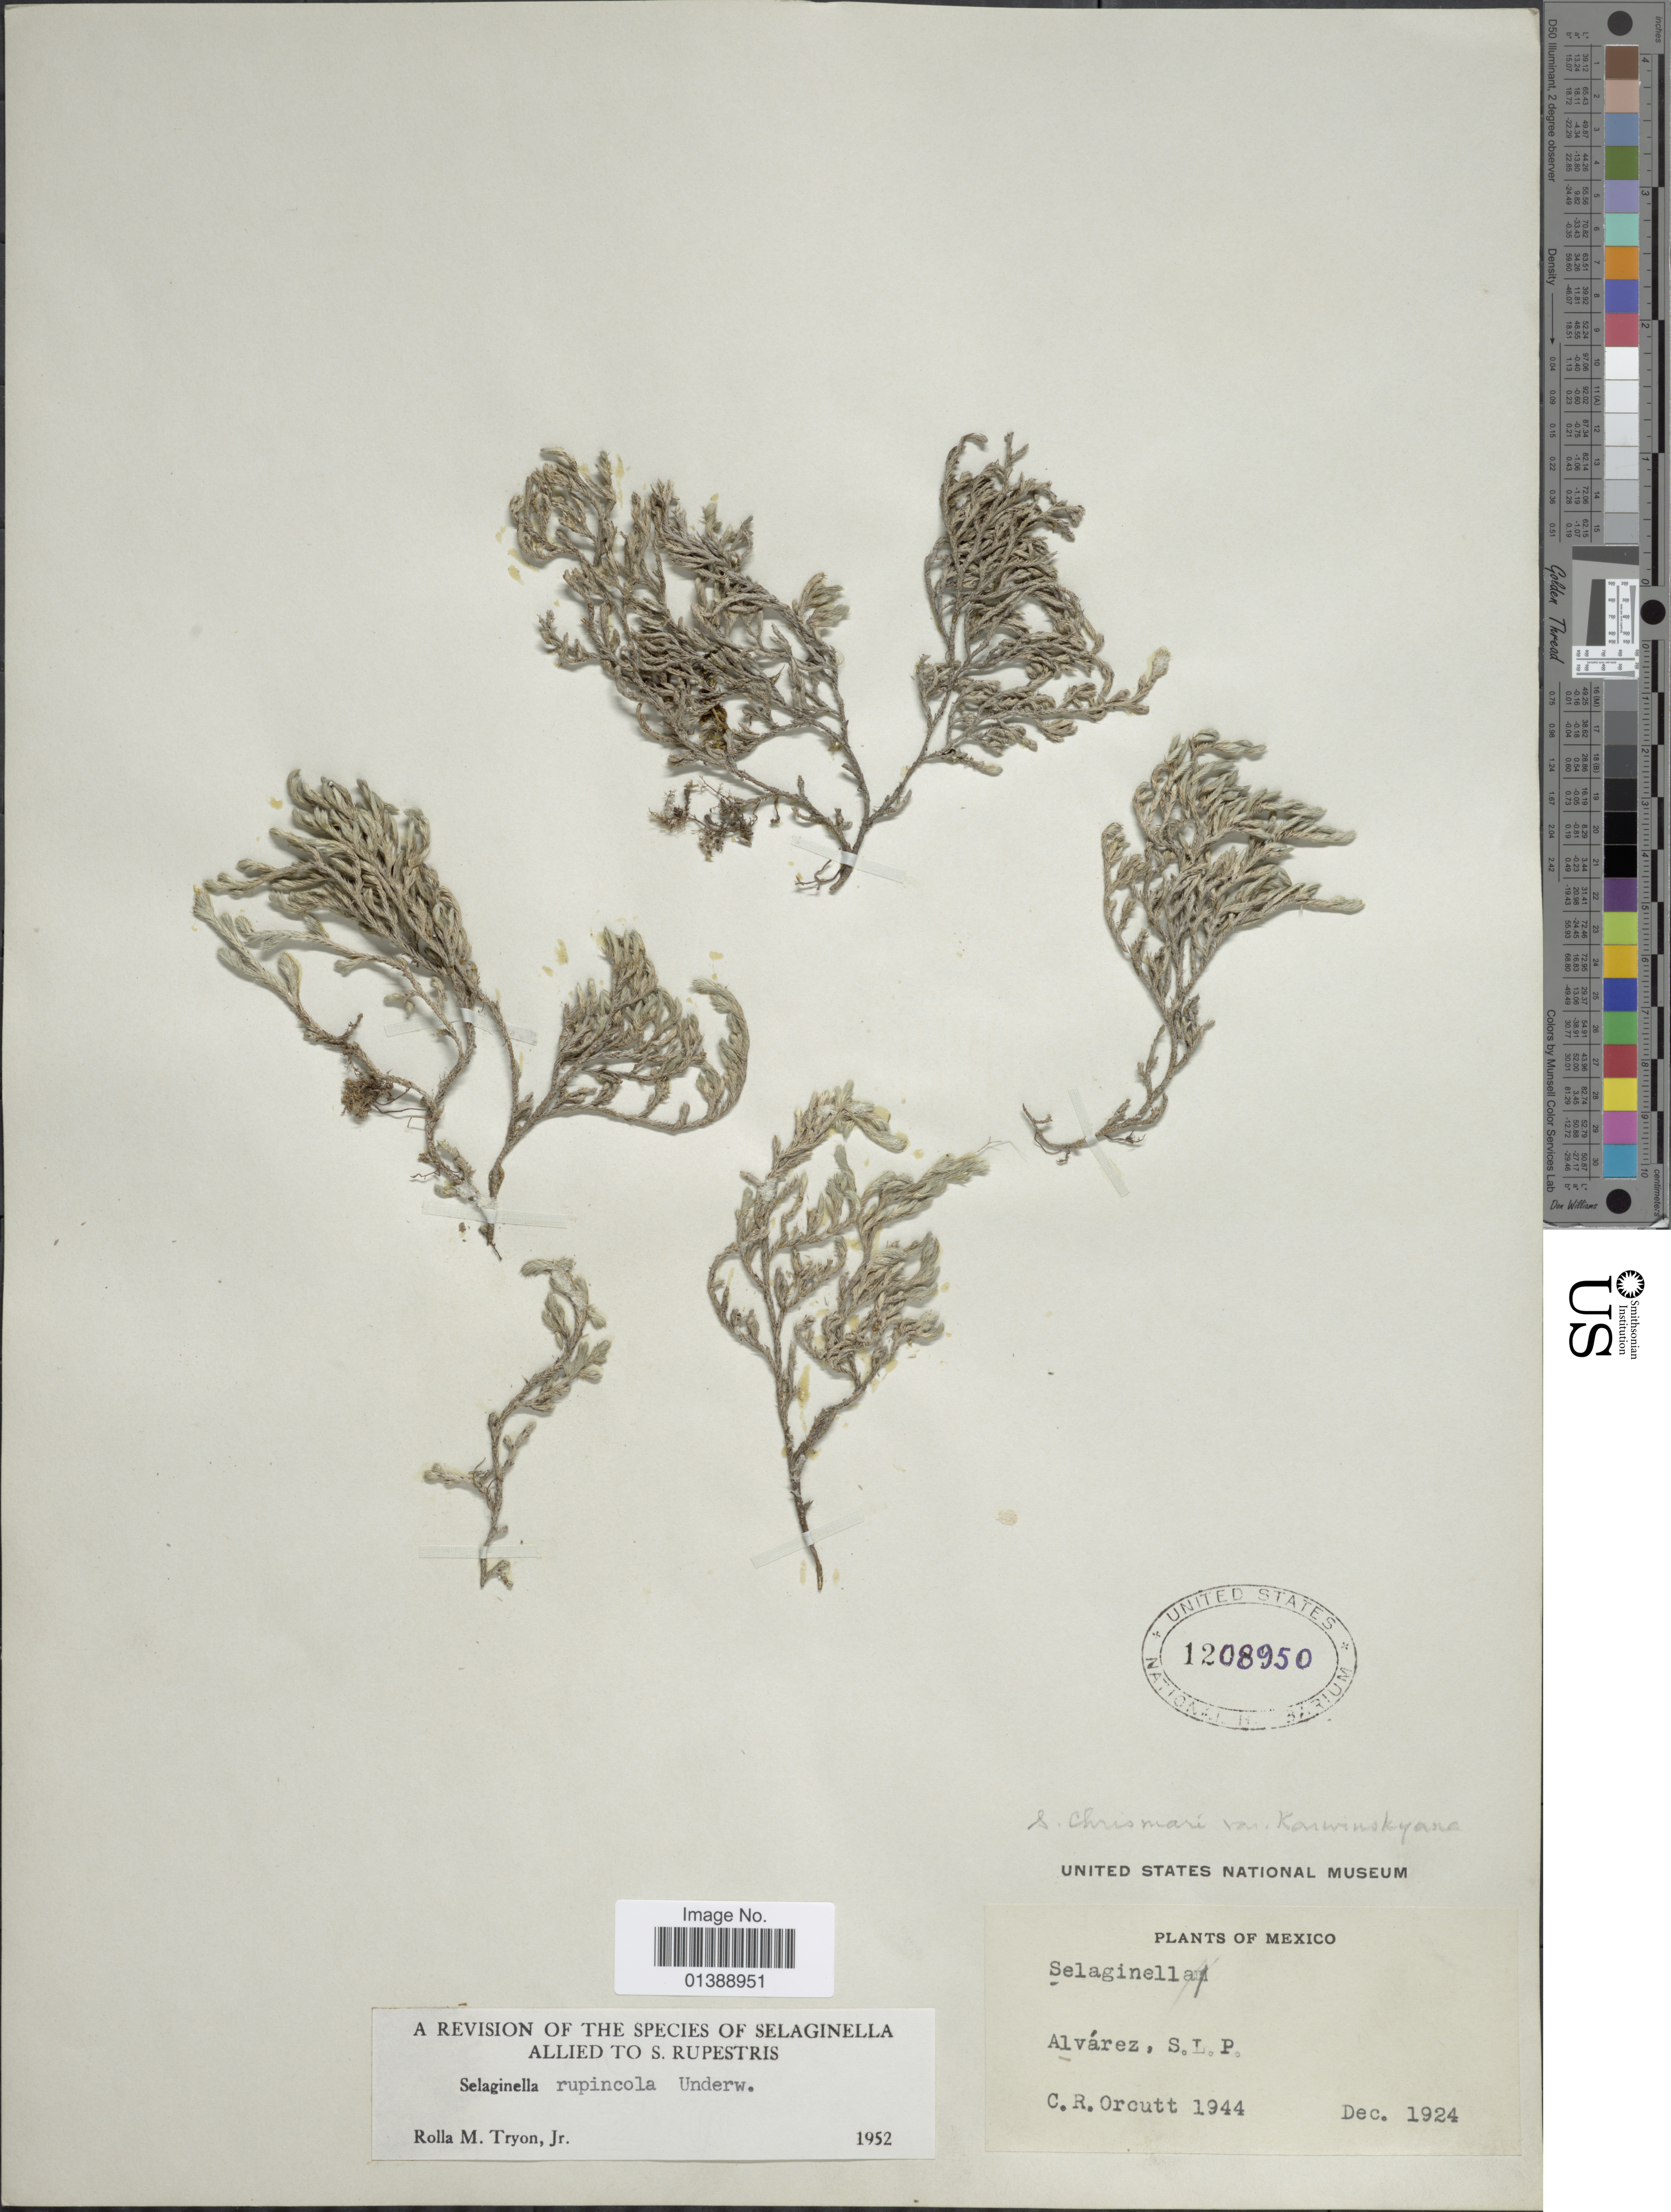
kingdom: Plantae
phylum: Tracheophyta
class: Lycopodiopsida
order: Selaginellales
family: Selaginellaceae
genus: Selaginella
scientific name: Selaginella rupincola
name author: Underw.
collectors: C. R. Orcutt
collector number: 1944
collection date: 1924-12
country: Mexico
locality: Alvárez, S.L.P.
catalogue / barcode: US 1208950